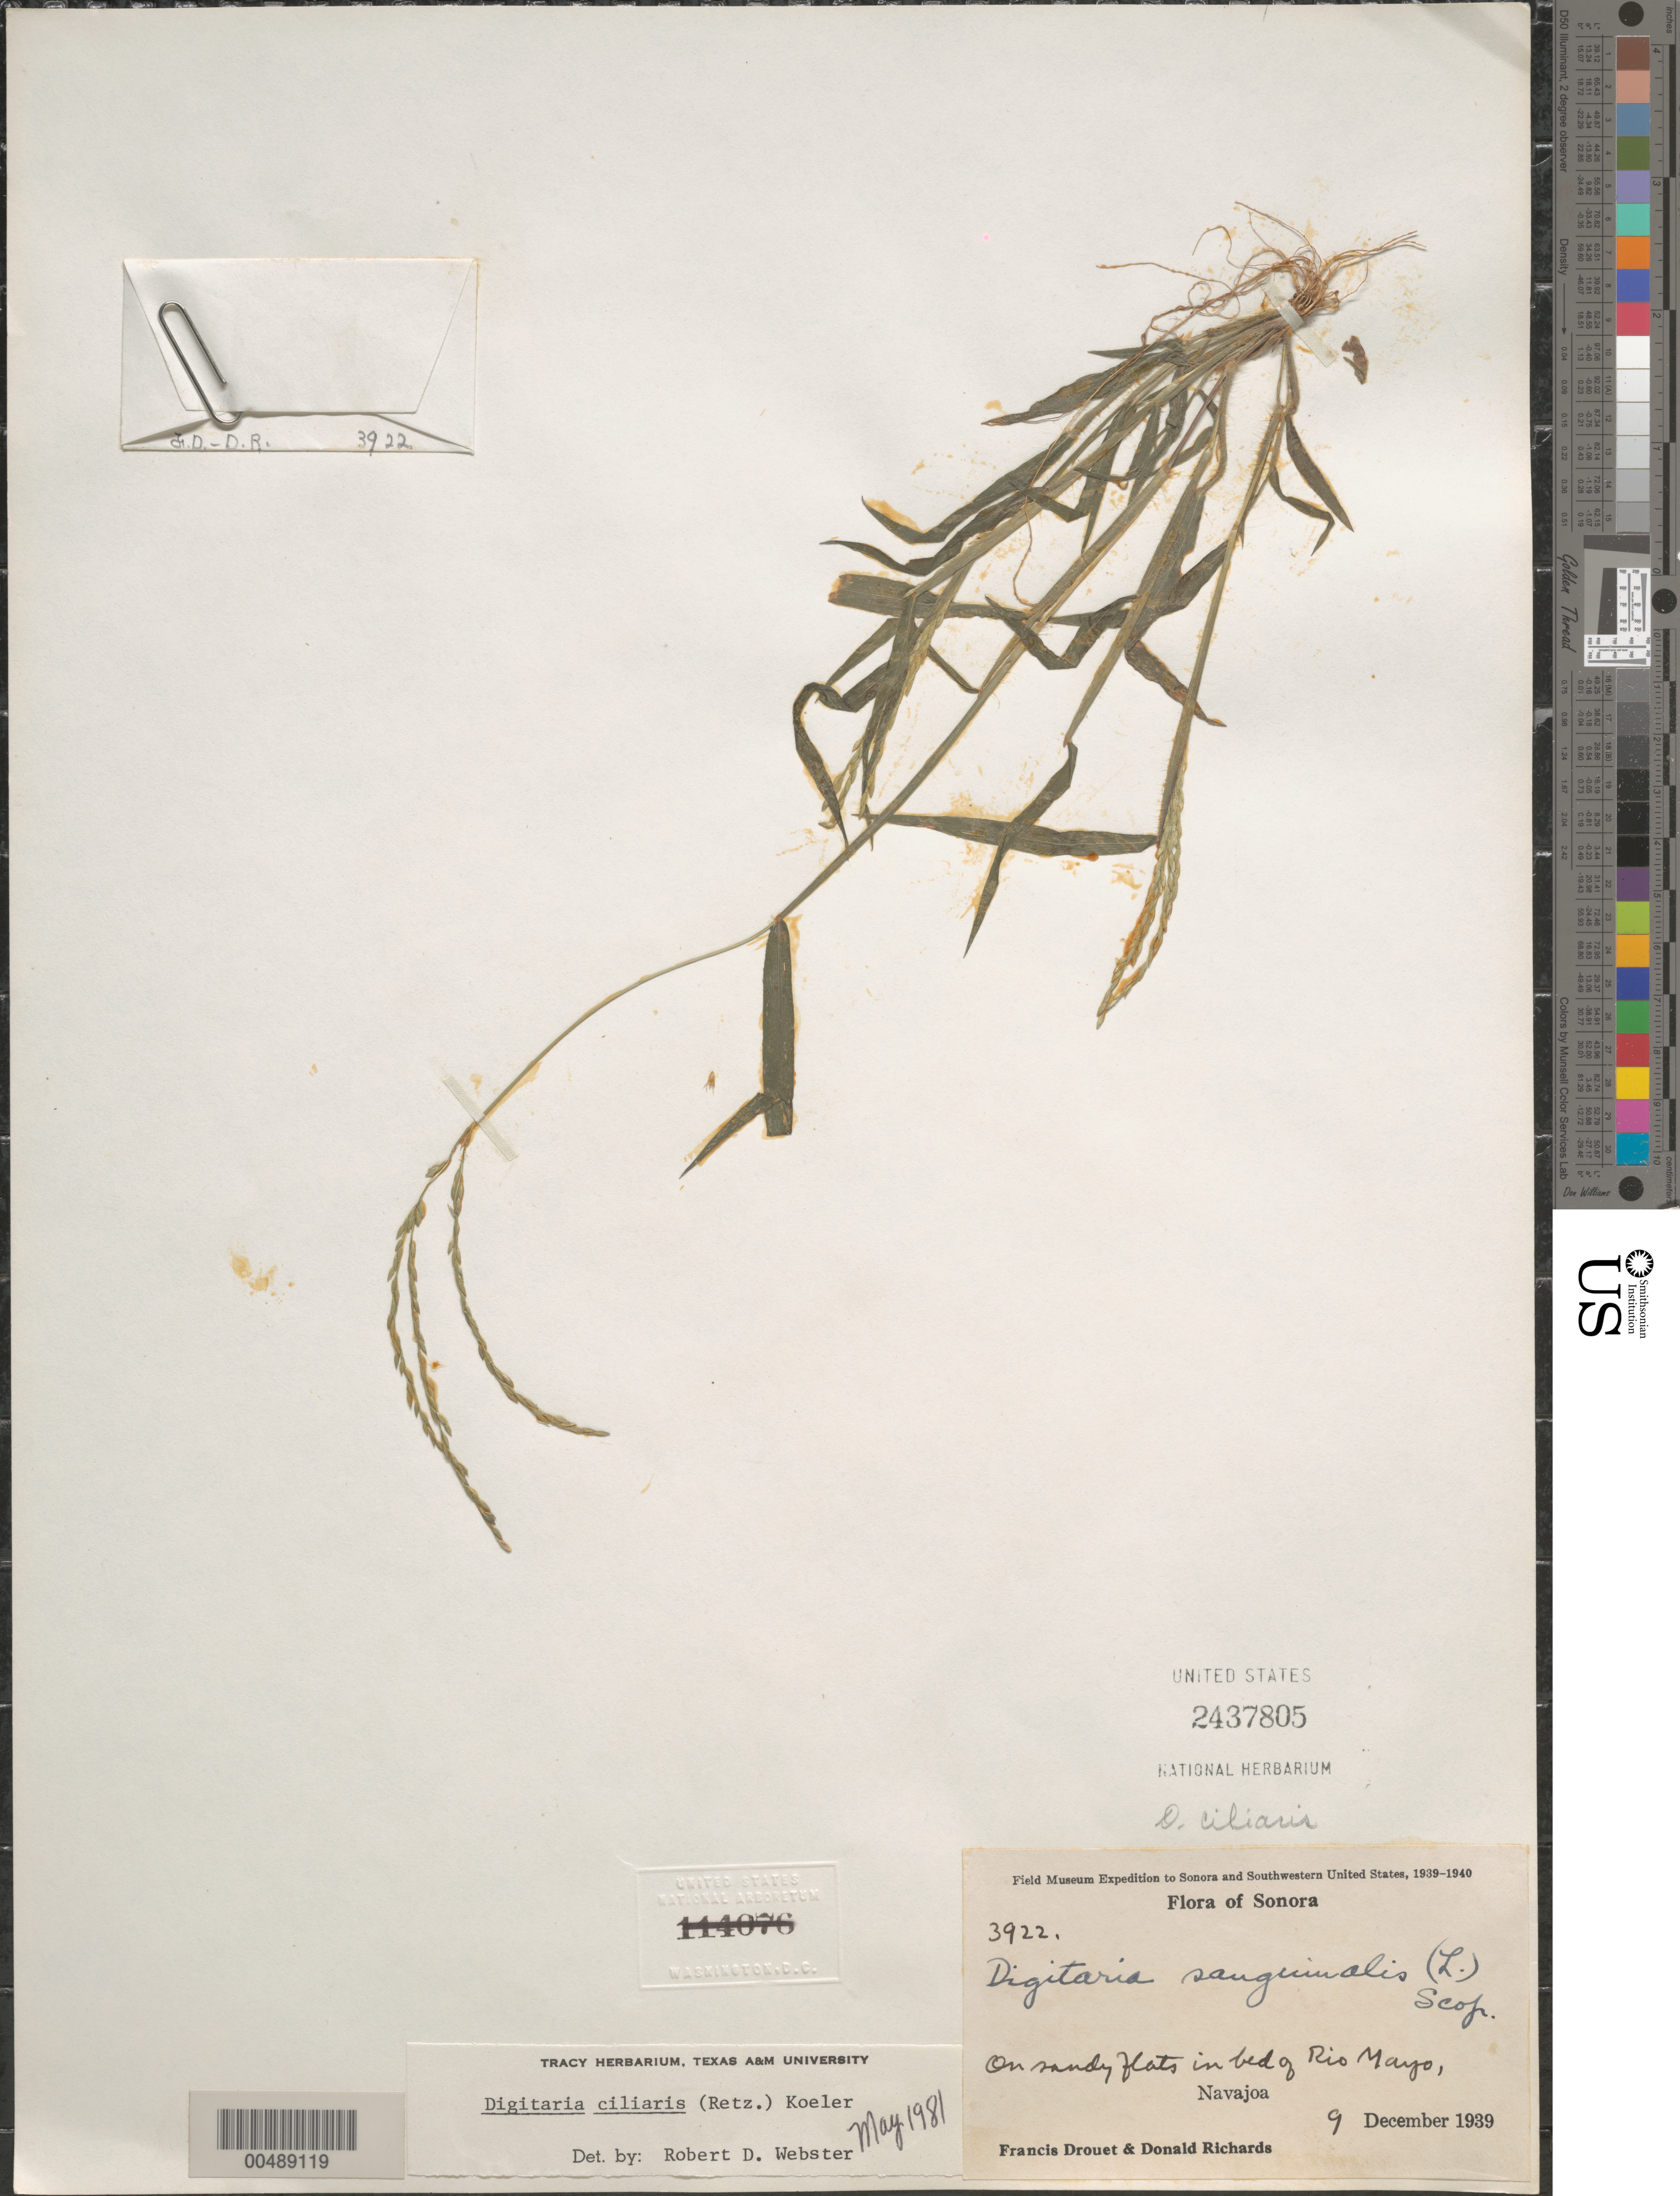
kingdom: Plantae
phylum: Tracheophyta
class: Liliopsida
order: Poales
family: Poaceae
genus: Digitaria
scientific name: Digitaria ciliaris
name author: (Retz.) Koeler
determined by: Webster, Robert D.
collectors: F. E. Drouet & D. Richards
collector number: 3922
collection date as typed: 9 Dec 1939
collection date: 1939-12-09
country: Mexico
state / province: Sonora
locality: Navajoa, in bed of Rio Mayo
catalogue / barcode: US 2437805